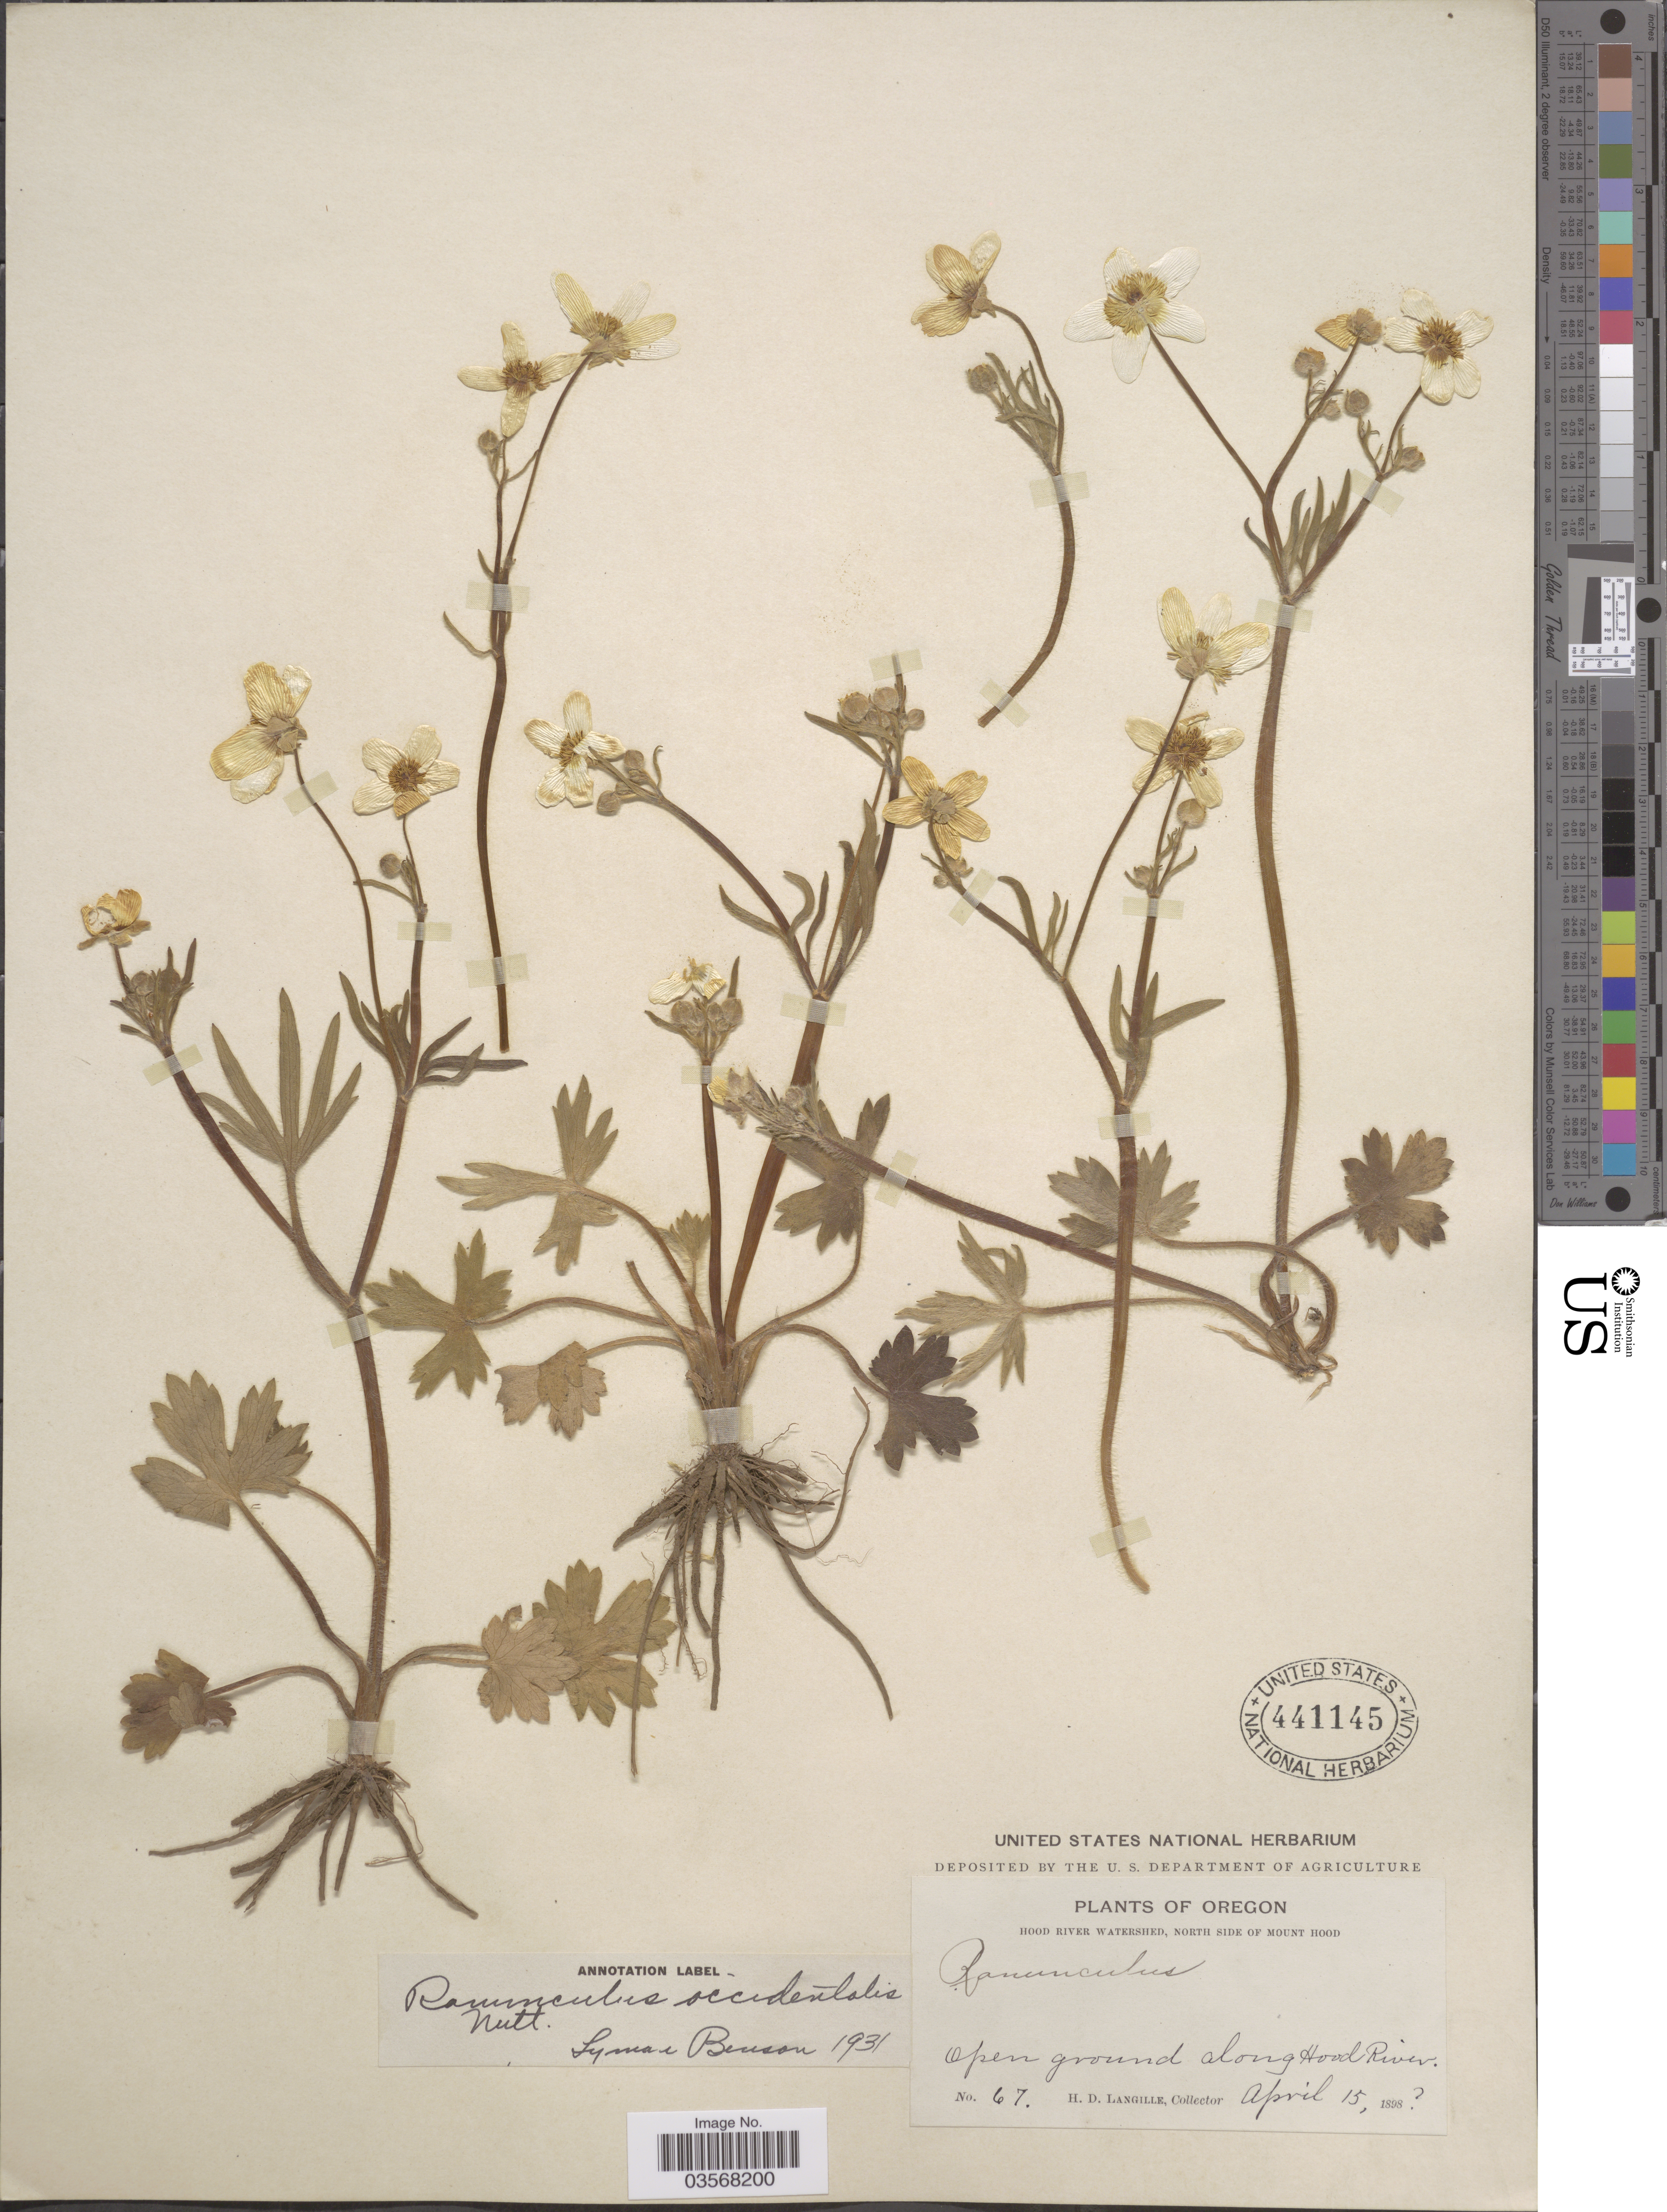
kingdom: Plantae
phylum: Tracheophyta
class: Magnoliopsida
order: Ranunculales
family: Ranunculaceae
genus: Ranunculus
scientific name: Ranunculus occidentalis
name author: Nutt.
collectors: H. Langille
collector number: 67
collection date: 1898-04-15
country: United States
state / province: Oregon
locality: Hood River Watershed, North side of Mount Hood. Open ground along Hood River.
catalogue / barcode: US 441145